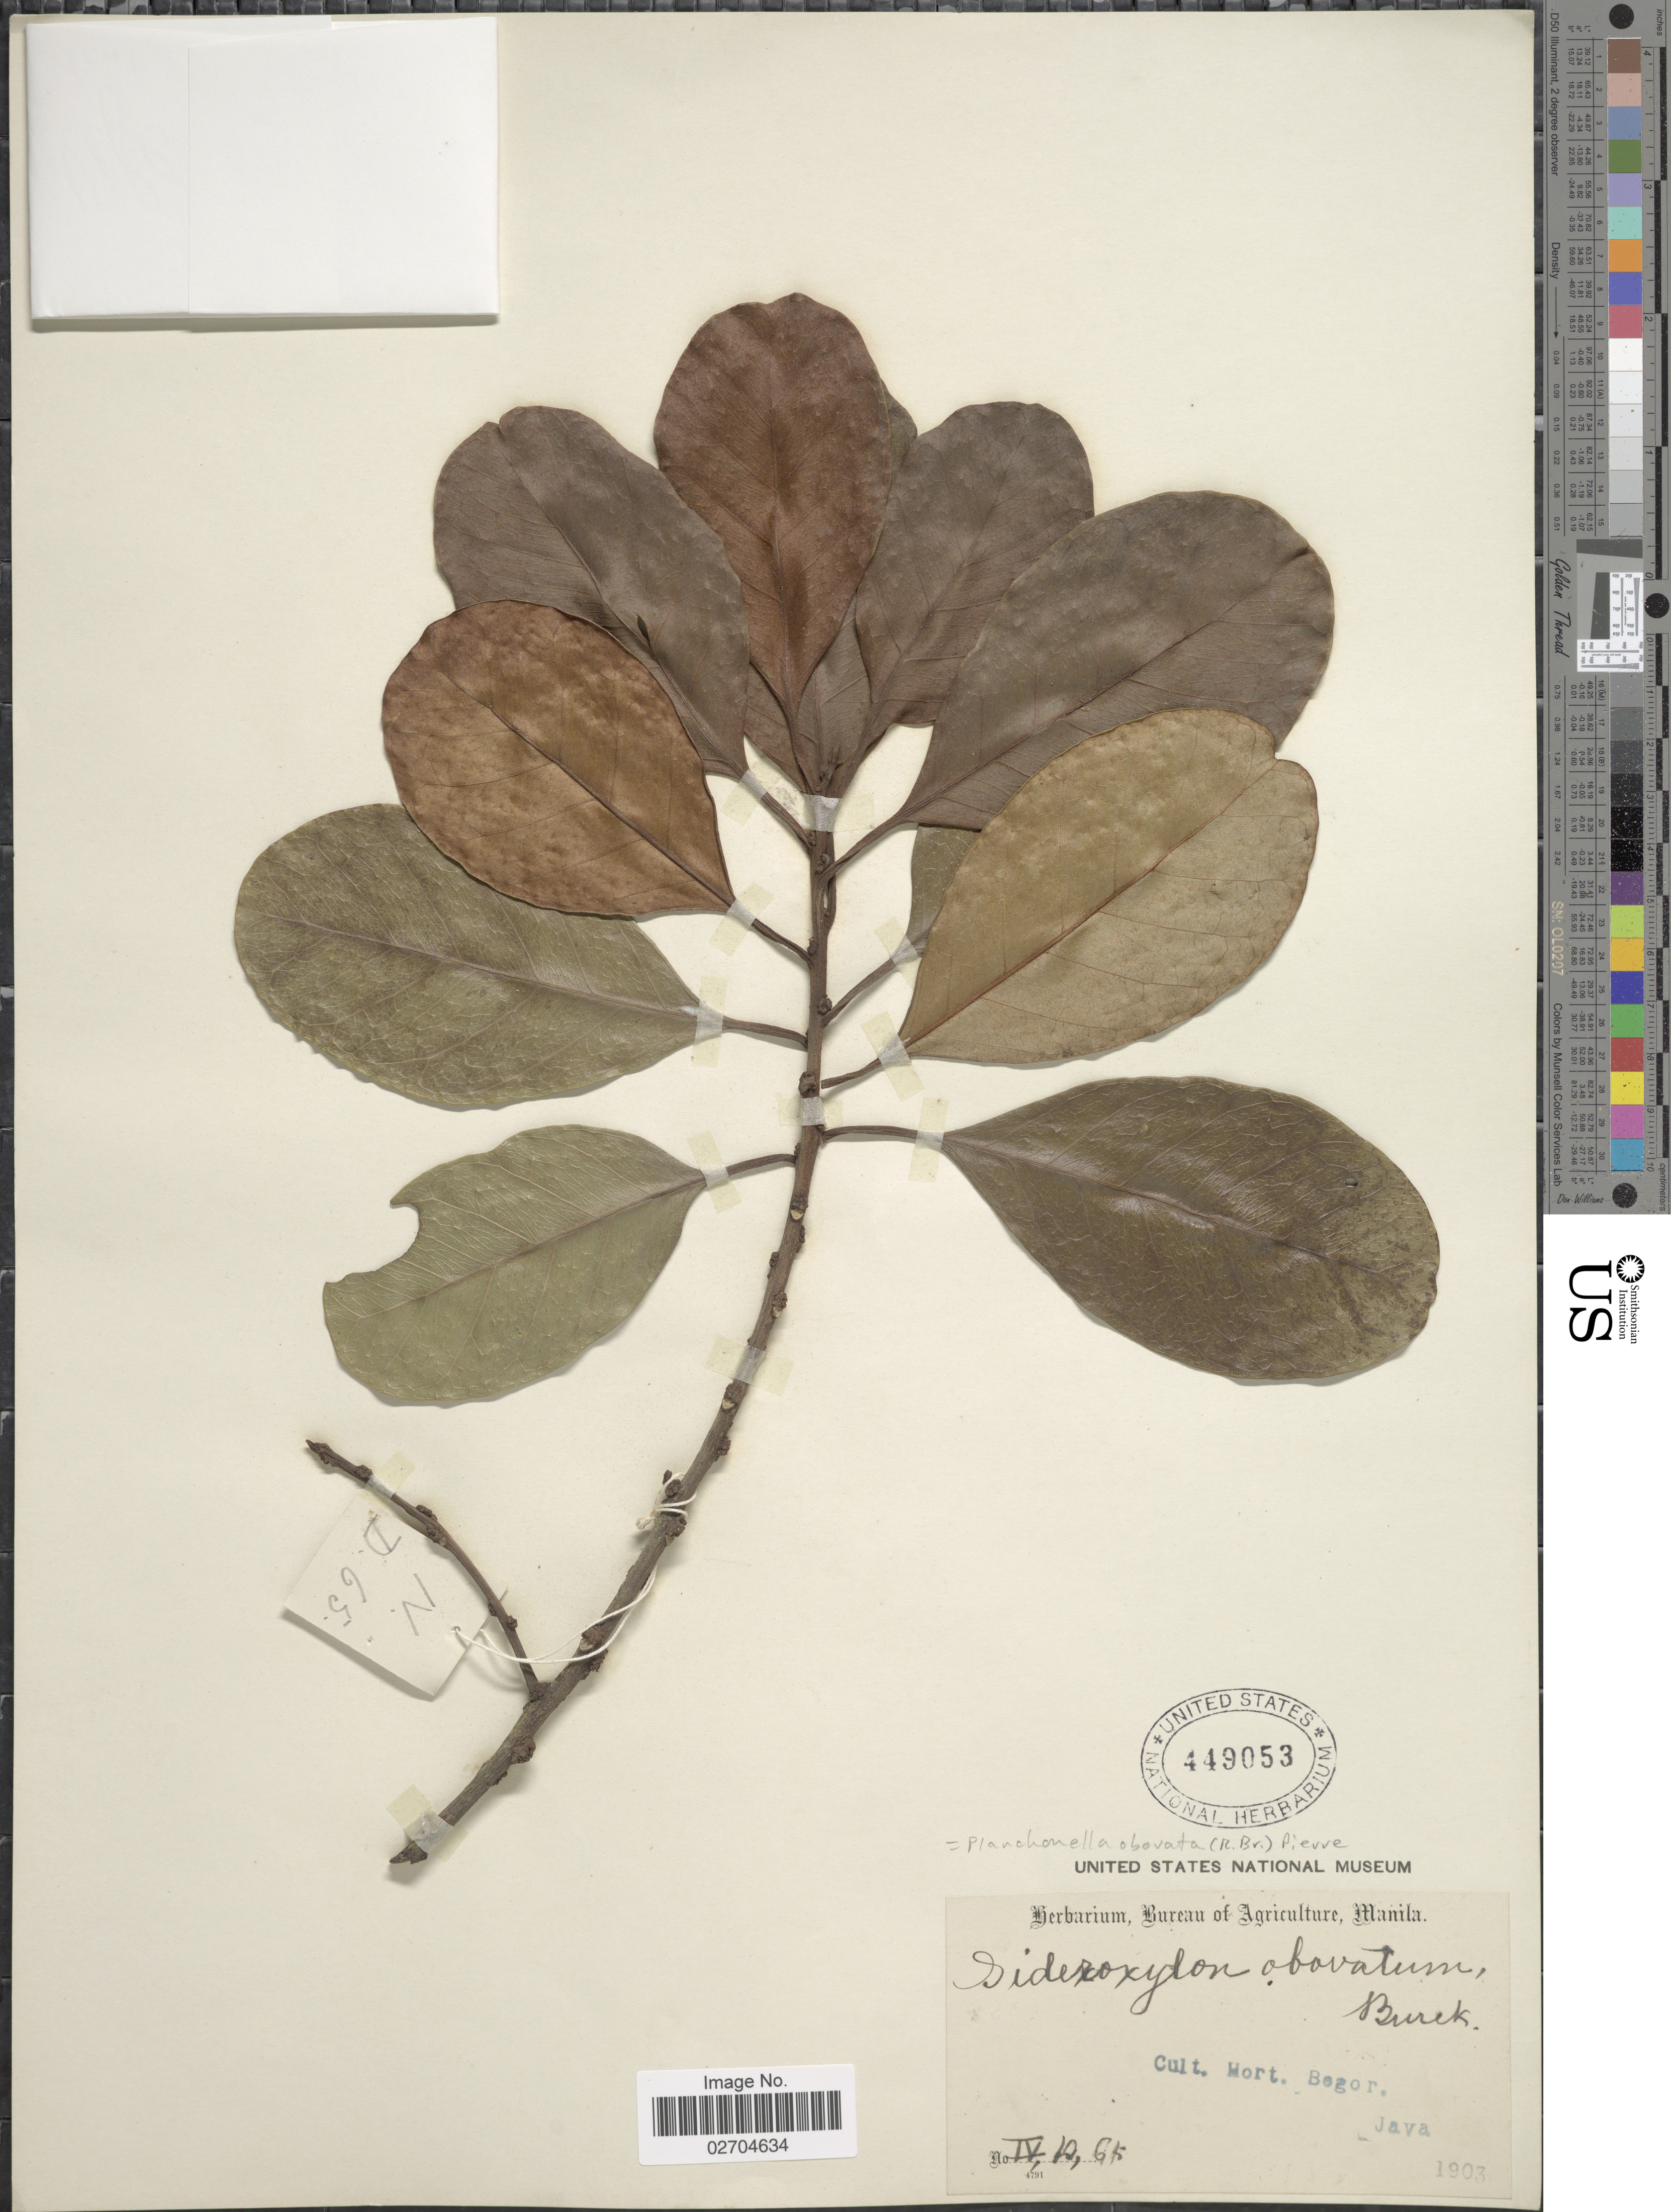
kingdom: Plantae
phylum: Tracheophyta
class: Magnoliopsida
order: Ericales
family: Sapotaceae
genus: Planchonella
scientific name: Planchonella obovata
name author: (R. Br.) Pierre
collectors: ex Herb. Bur. Agric. Manila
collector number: IV, D, 65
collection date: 1903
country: Indonesia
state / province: Java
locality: Cult. Hort. Bogor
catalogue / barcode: US 449053